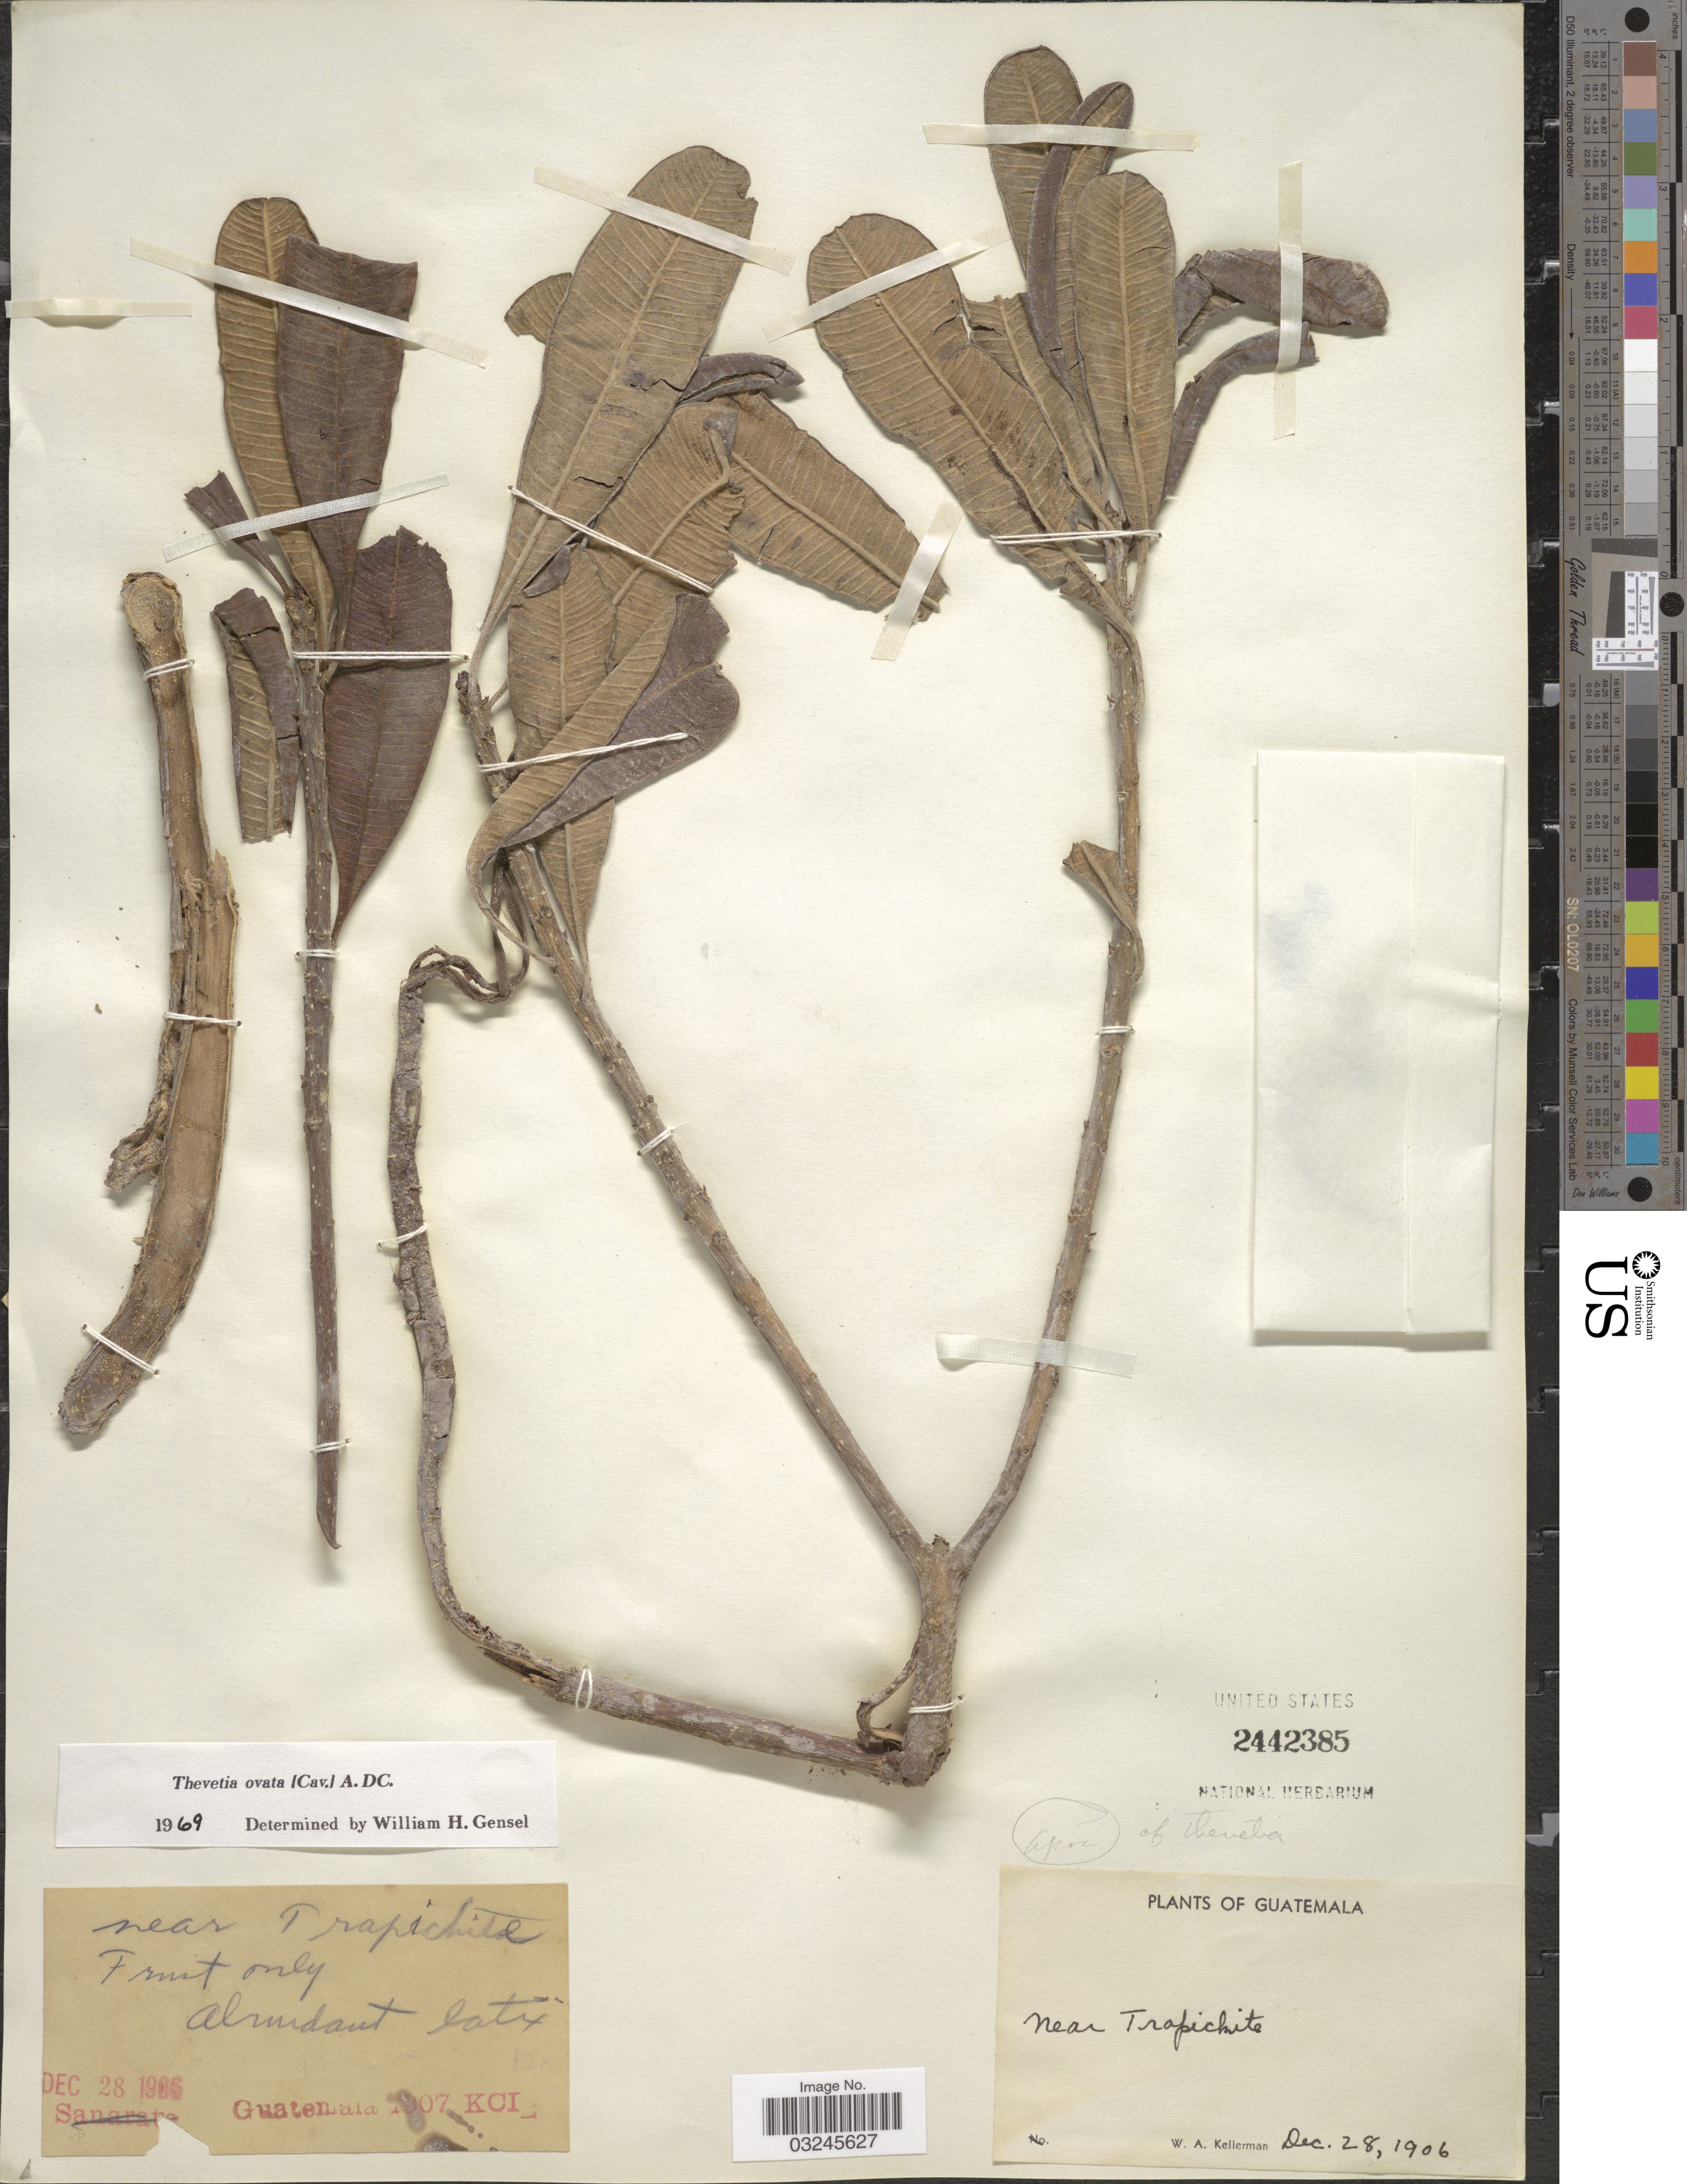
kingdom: Plantae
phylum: Tracheophyta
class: Magnoliopsida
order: Gentianales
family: Apocynaceae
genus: Thevetia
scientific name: Thevetia ovata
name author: (Cav.) A. DC.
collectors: W. Kellerman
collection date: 1906-12-28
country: Guatemala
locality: Near Trapichite.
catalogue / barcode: US 2442385